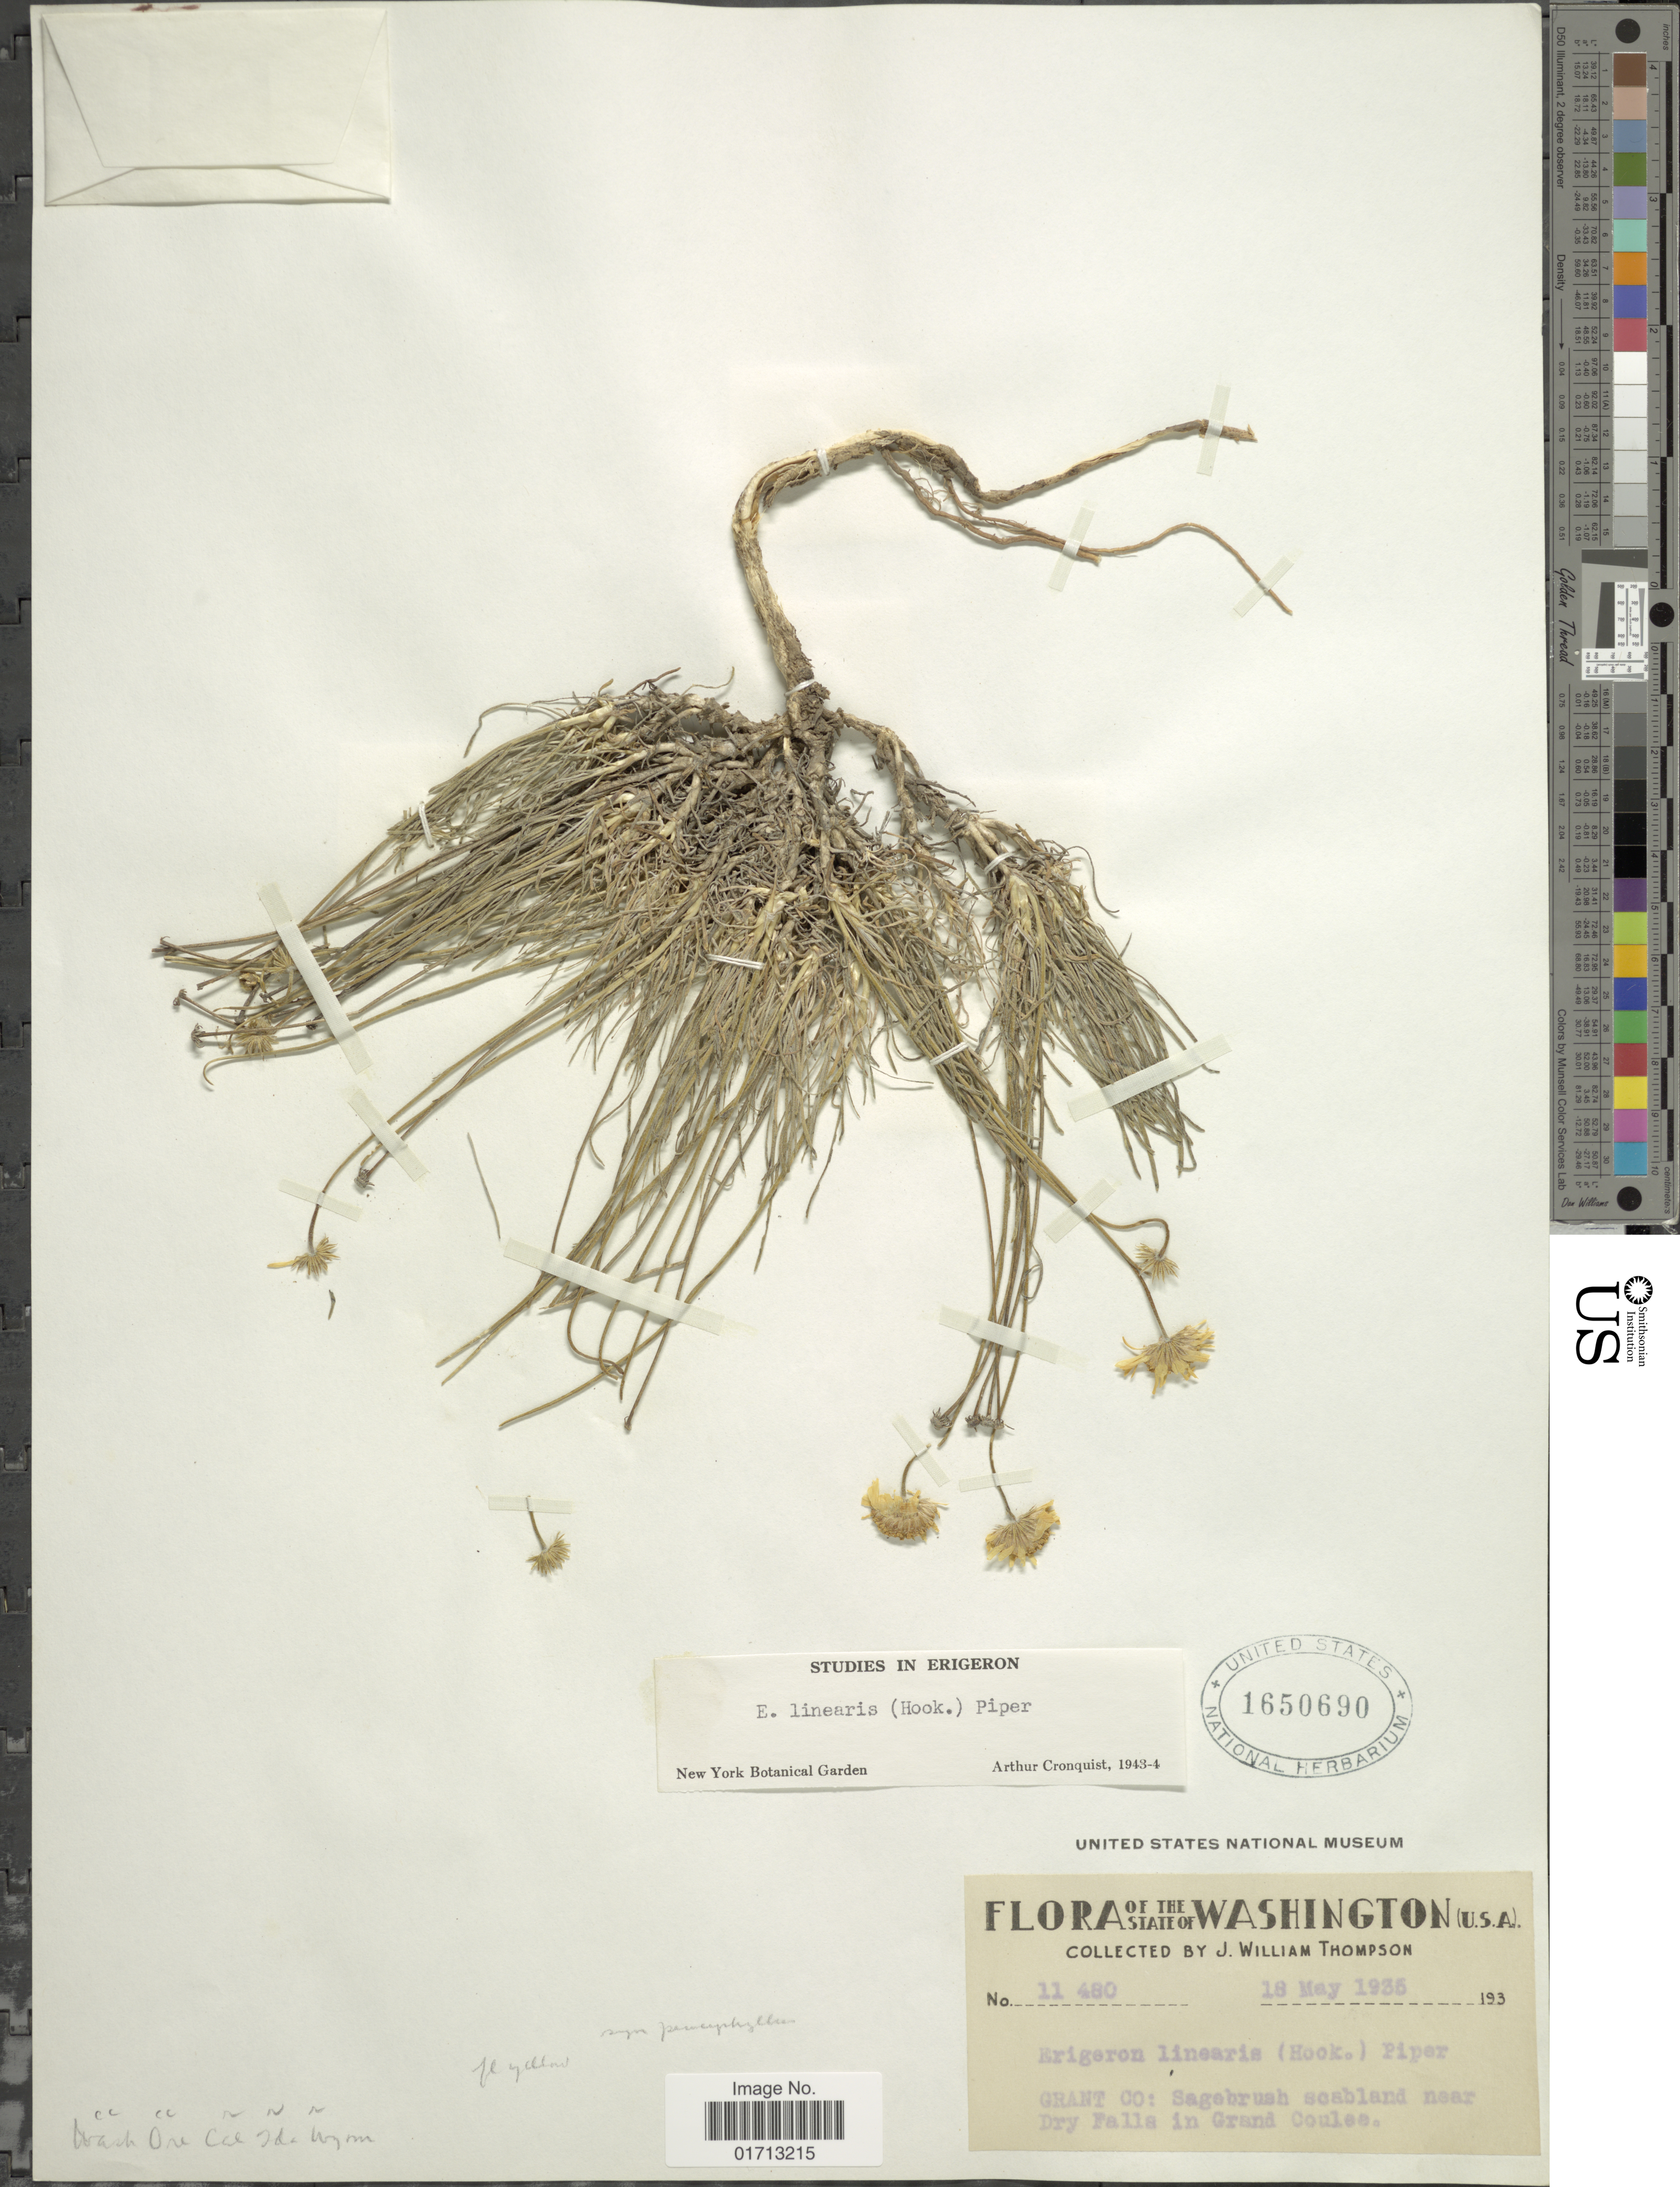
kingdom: Plantae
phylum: Tracheophyta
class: Magnoliopsida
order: Asterales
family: Asteraceae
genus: Erigeron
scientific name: Erigeron linearis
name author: (Hook.) Piper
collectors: J. W. Thompson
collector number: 11480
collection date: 1936-05-18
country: United States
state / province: Washington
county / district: Grant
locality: Grant Co: near Dry Falls in Grand Coulee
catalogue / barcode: US 1650690